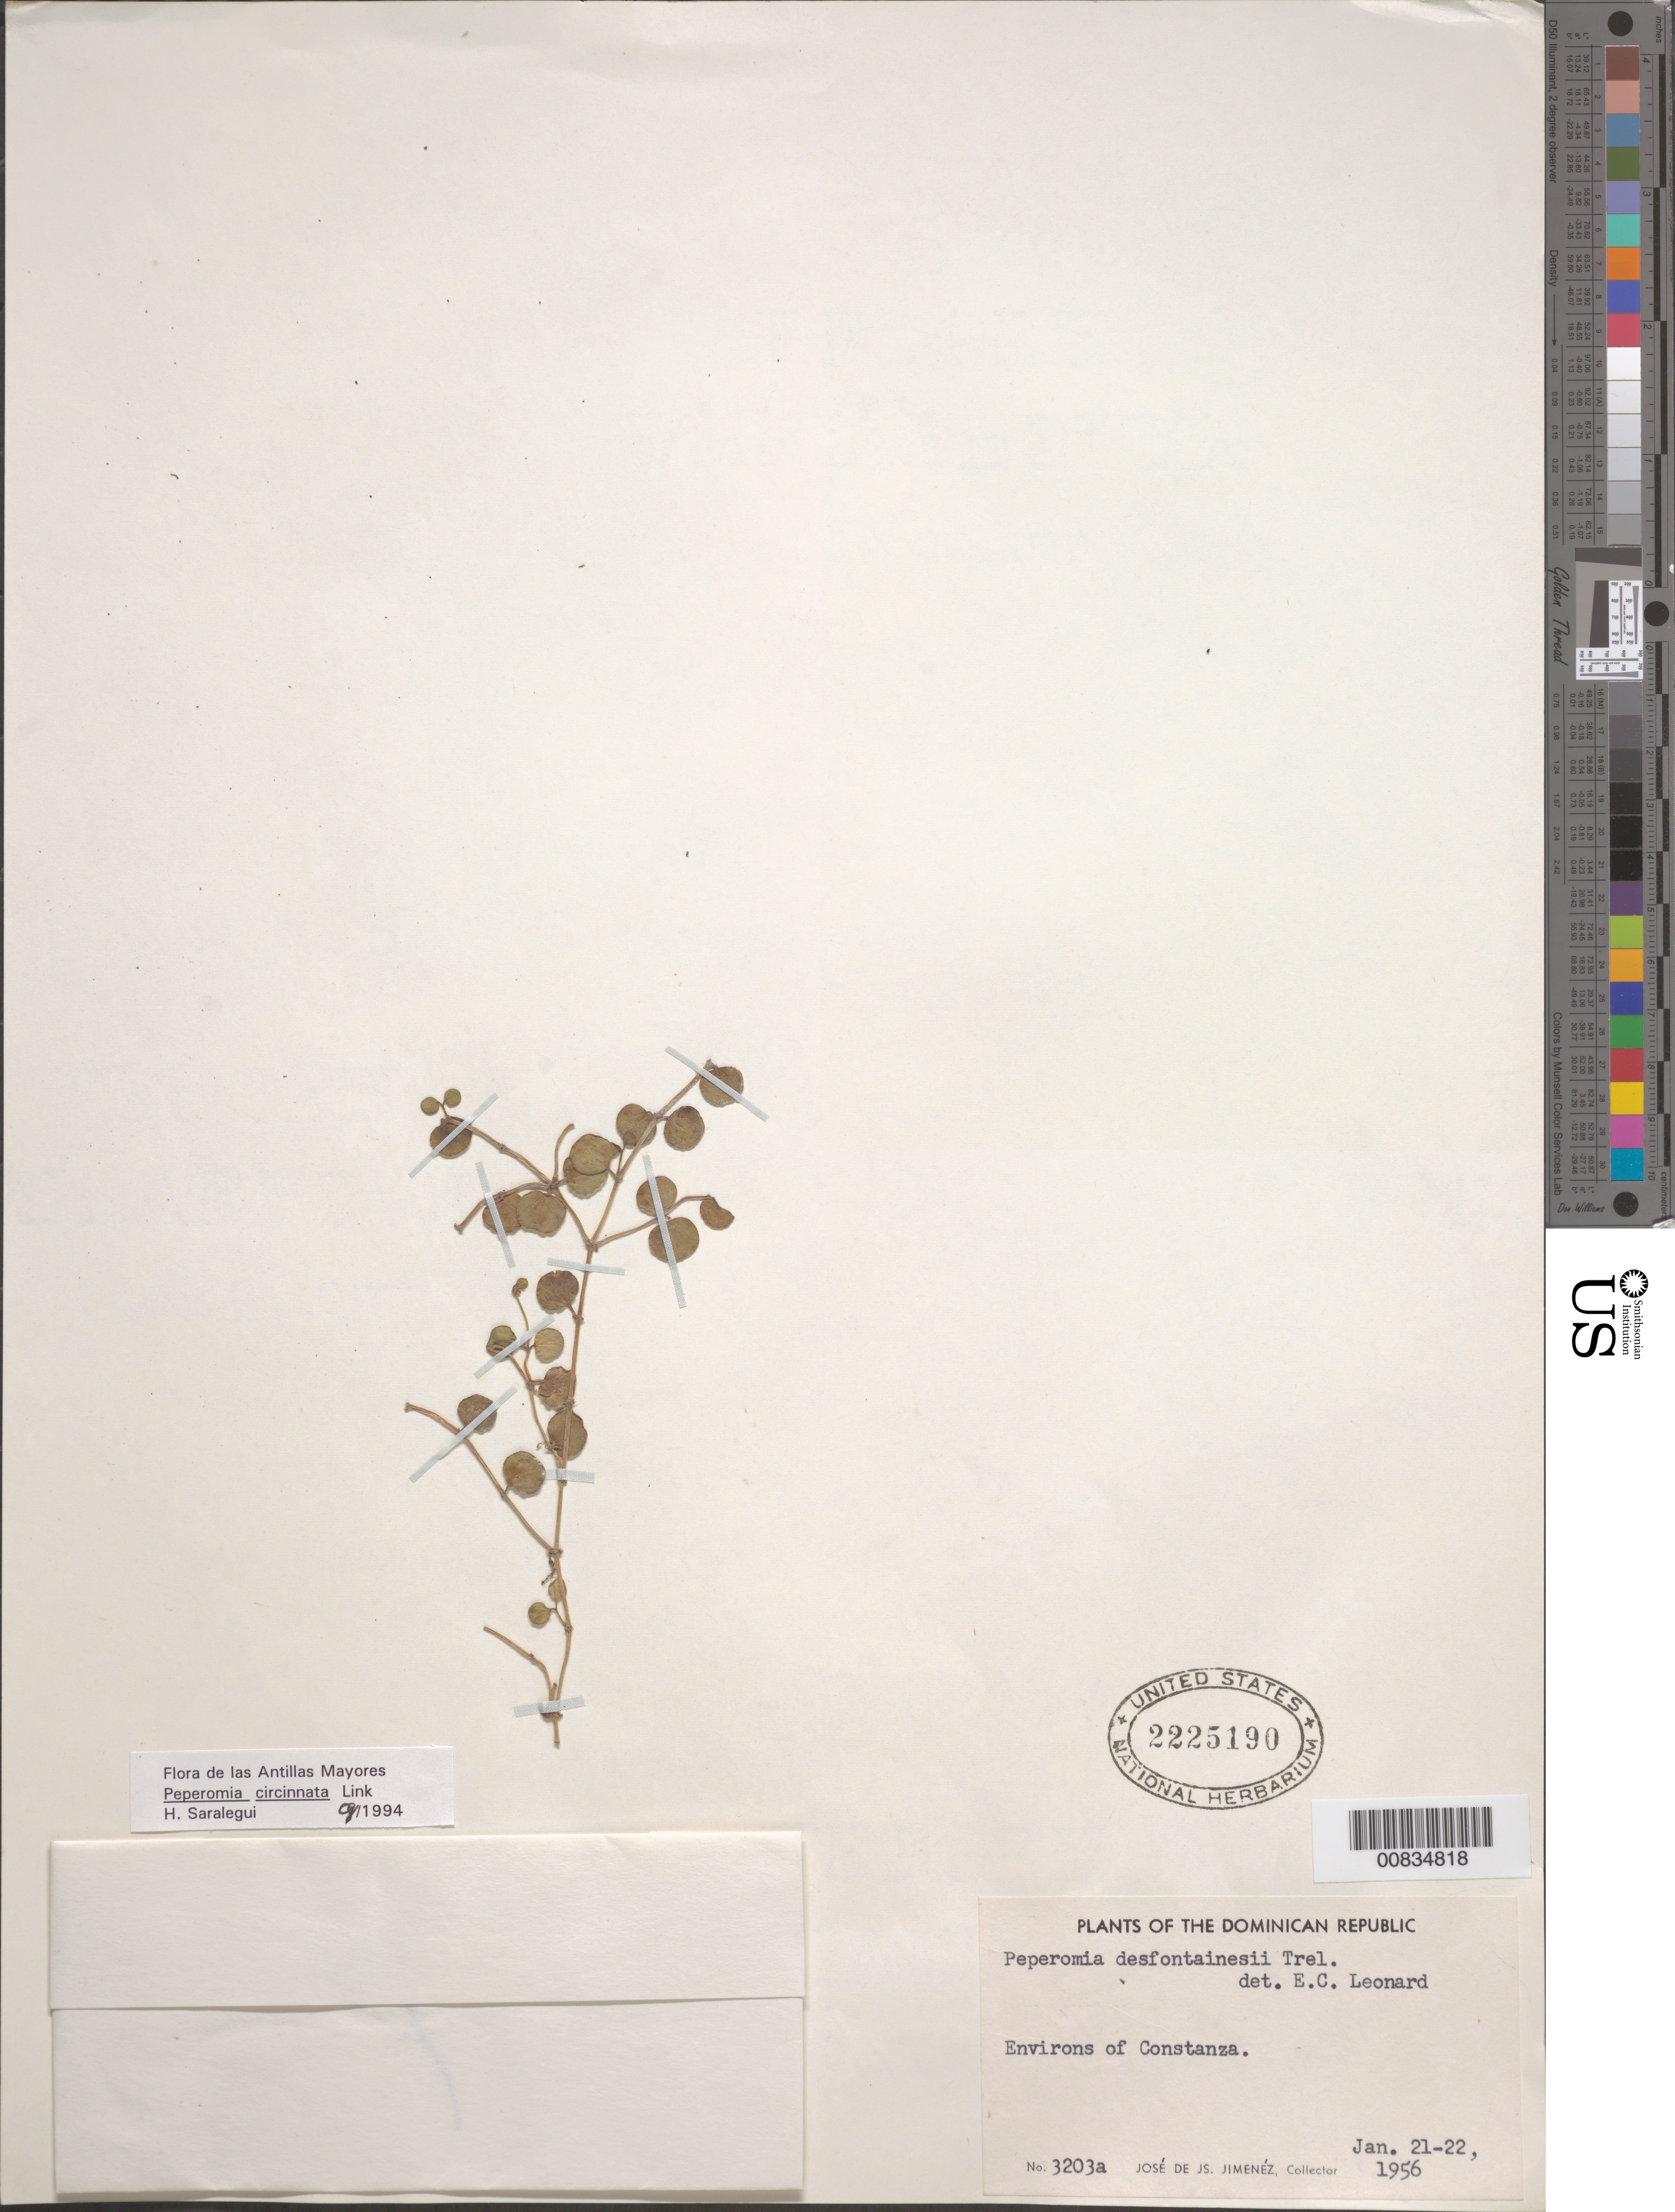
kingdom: Plantae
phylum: Tracheophyta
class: Magnoliopsida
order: Piperales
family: Piperaceae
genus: Peperomia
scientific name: Peperomia circinnata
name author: Link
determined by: Leonard, Emery C., (US)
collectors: J. J. Jiménez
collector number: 3203a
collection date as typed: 21 Jan 1956 to 22 Jan 1956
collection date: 1956-01-21/1956-01-22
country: Dominican Republic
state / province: La Vega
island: Hispaniola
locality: Environs of Constanza.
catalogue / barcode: US 2225190